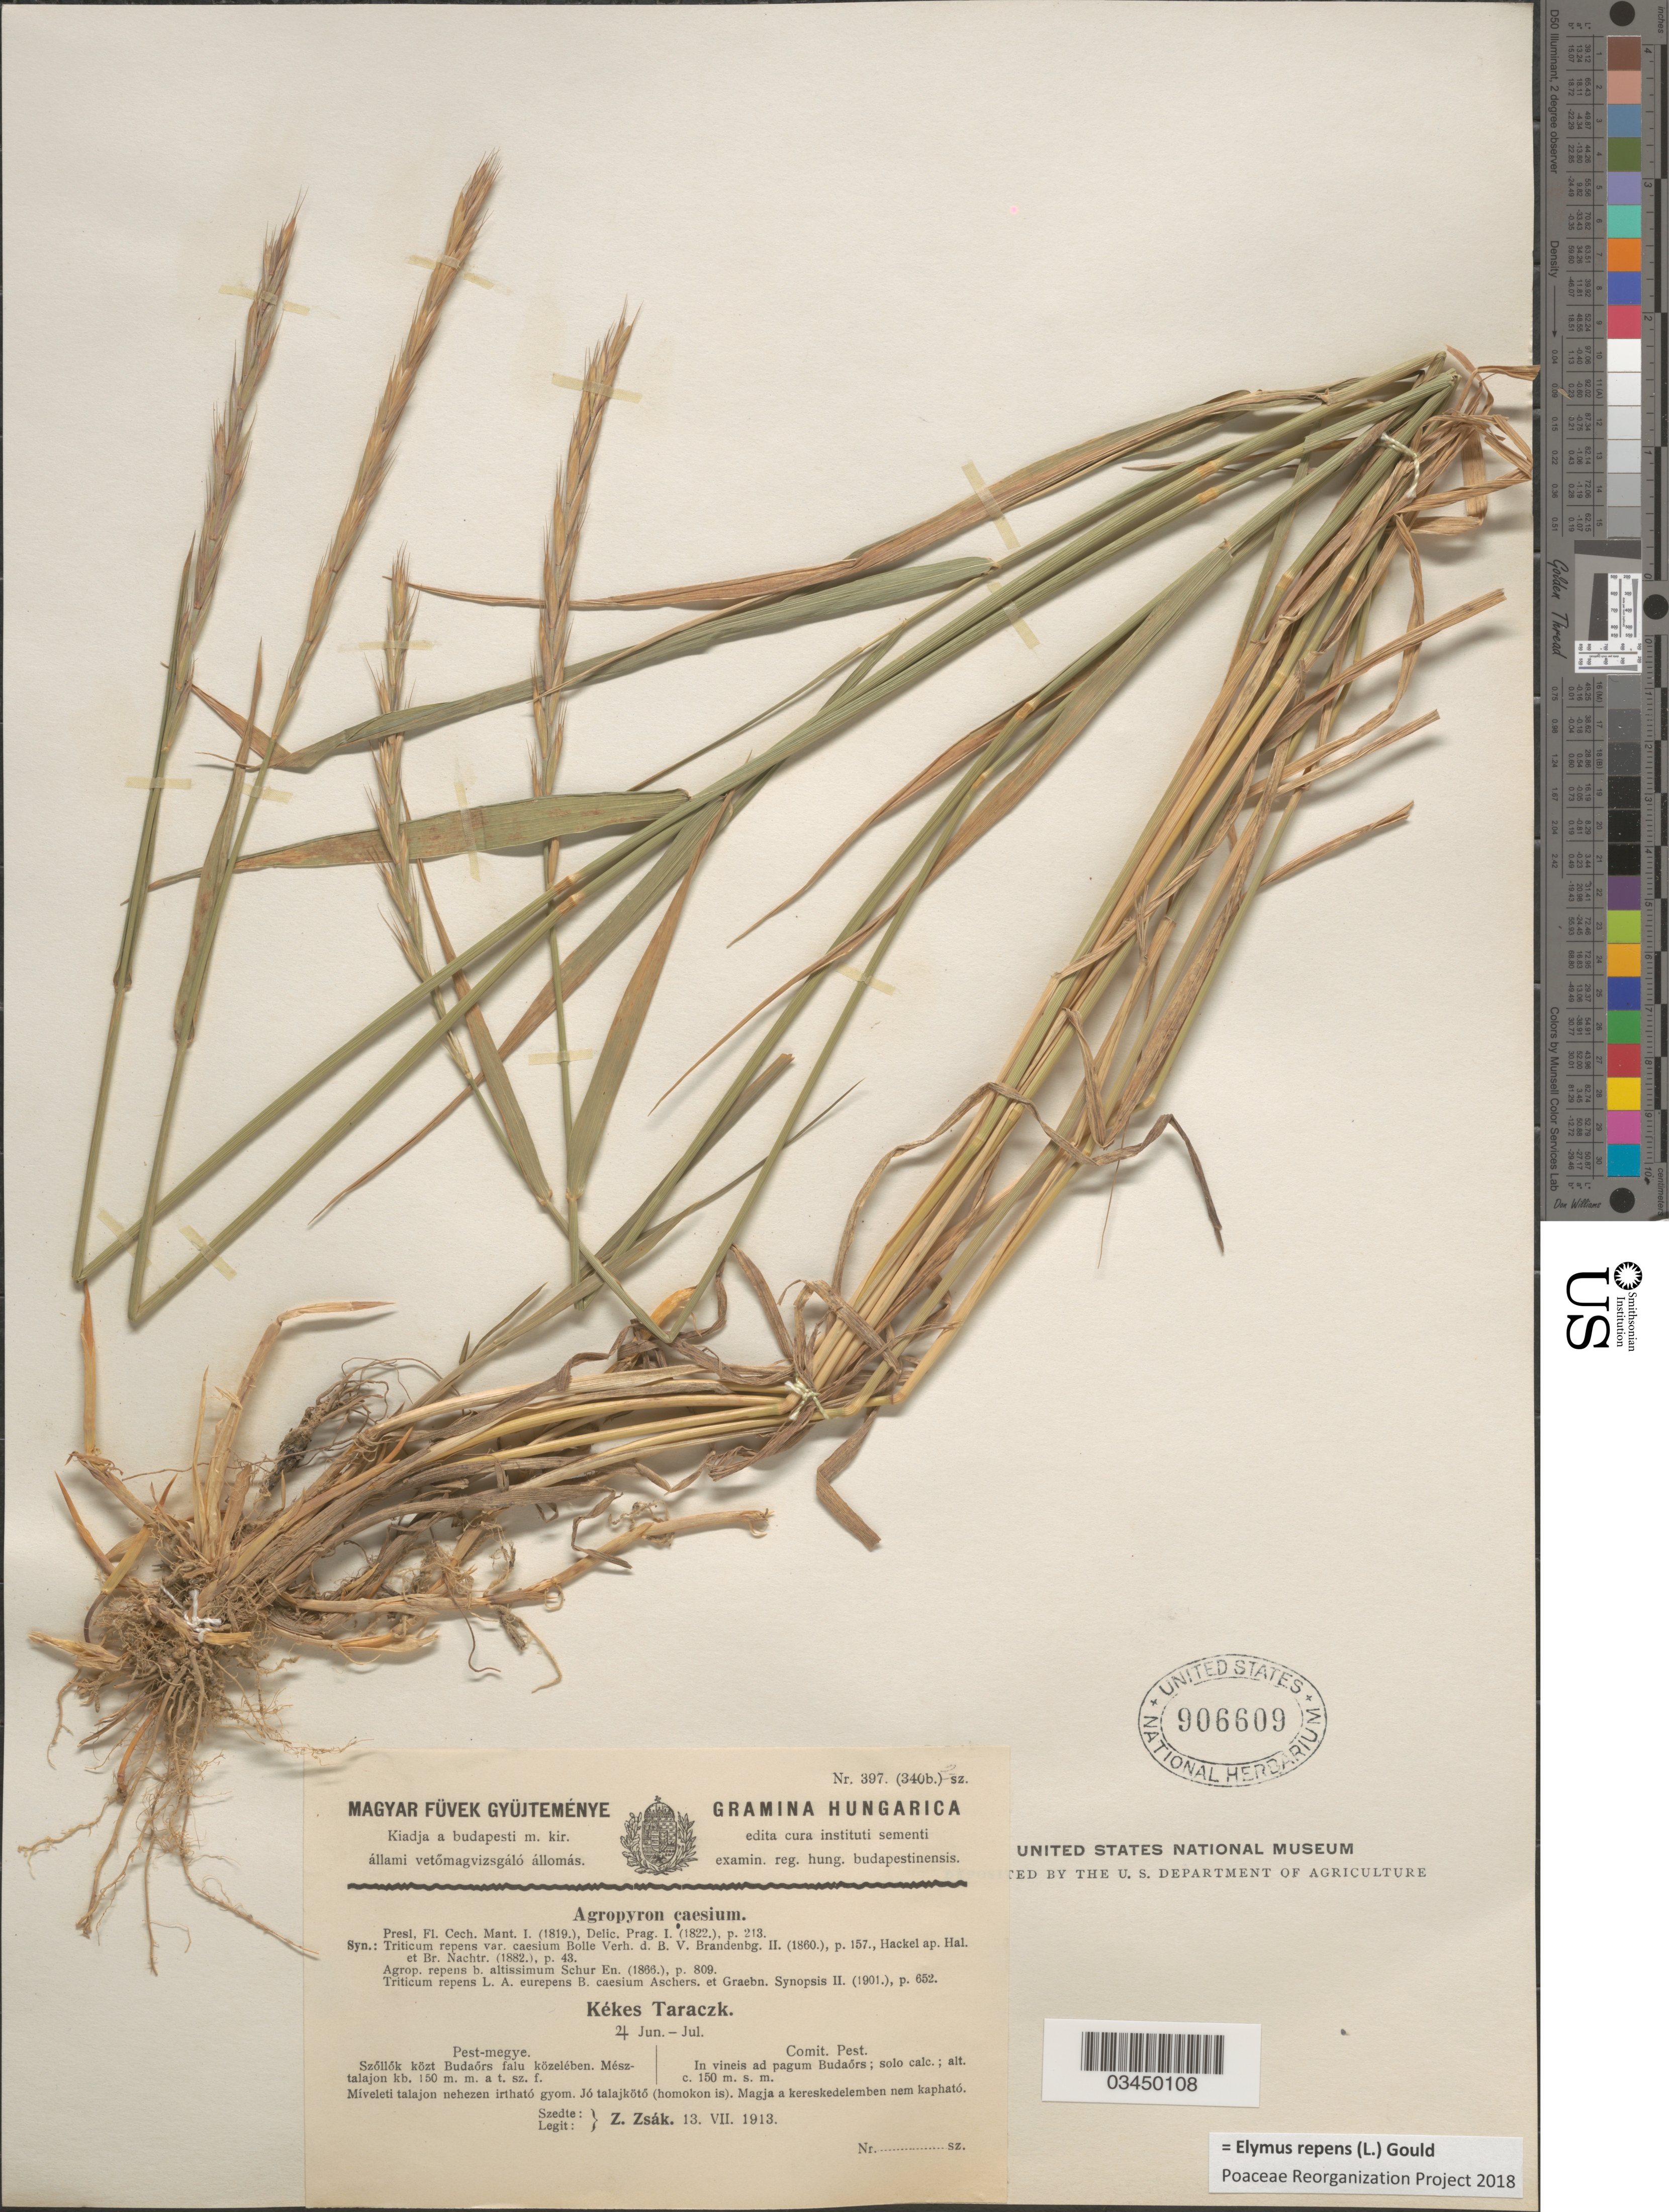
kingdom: Plantae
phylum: Tracheophyta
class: Liliopsida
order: Poales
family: Poaceae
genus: Elymus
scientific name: Elymus repens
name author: (L.) Gould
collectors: Z. Zsak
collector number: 397(340b)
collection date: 1913-07-13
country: Hungary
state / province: Pest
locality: Comit. Pest. In vineis ad pagum Budaórs.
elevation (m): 150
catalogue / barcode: US 906609